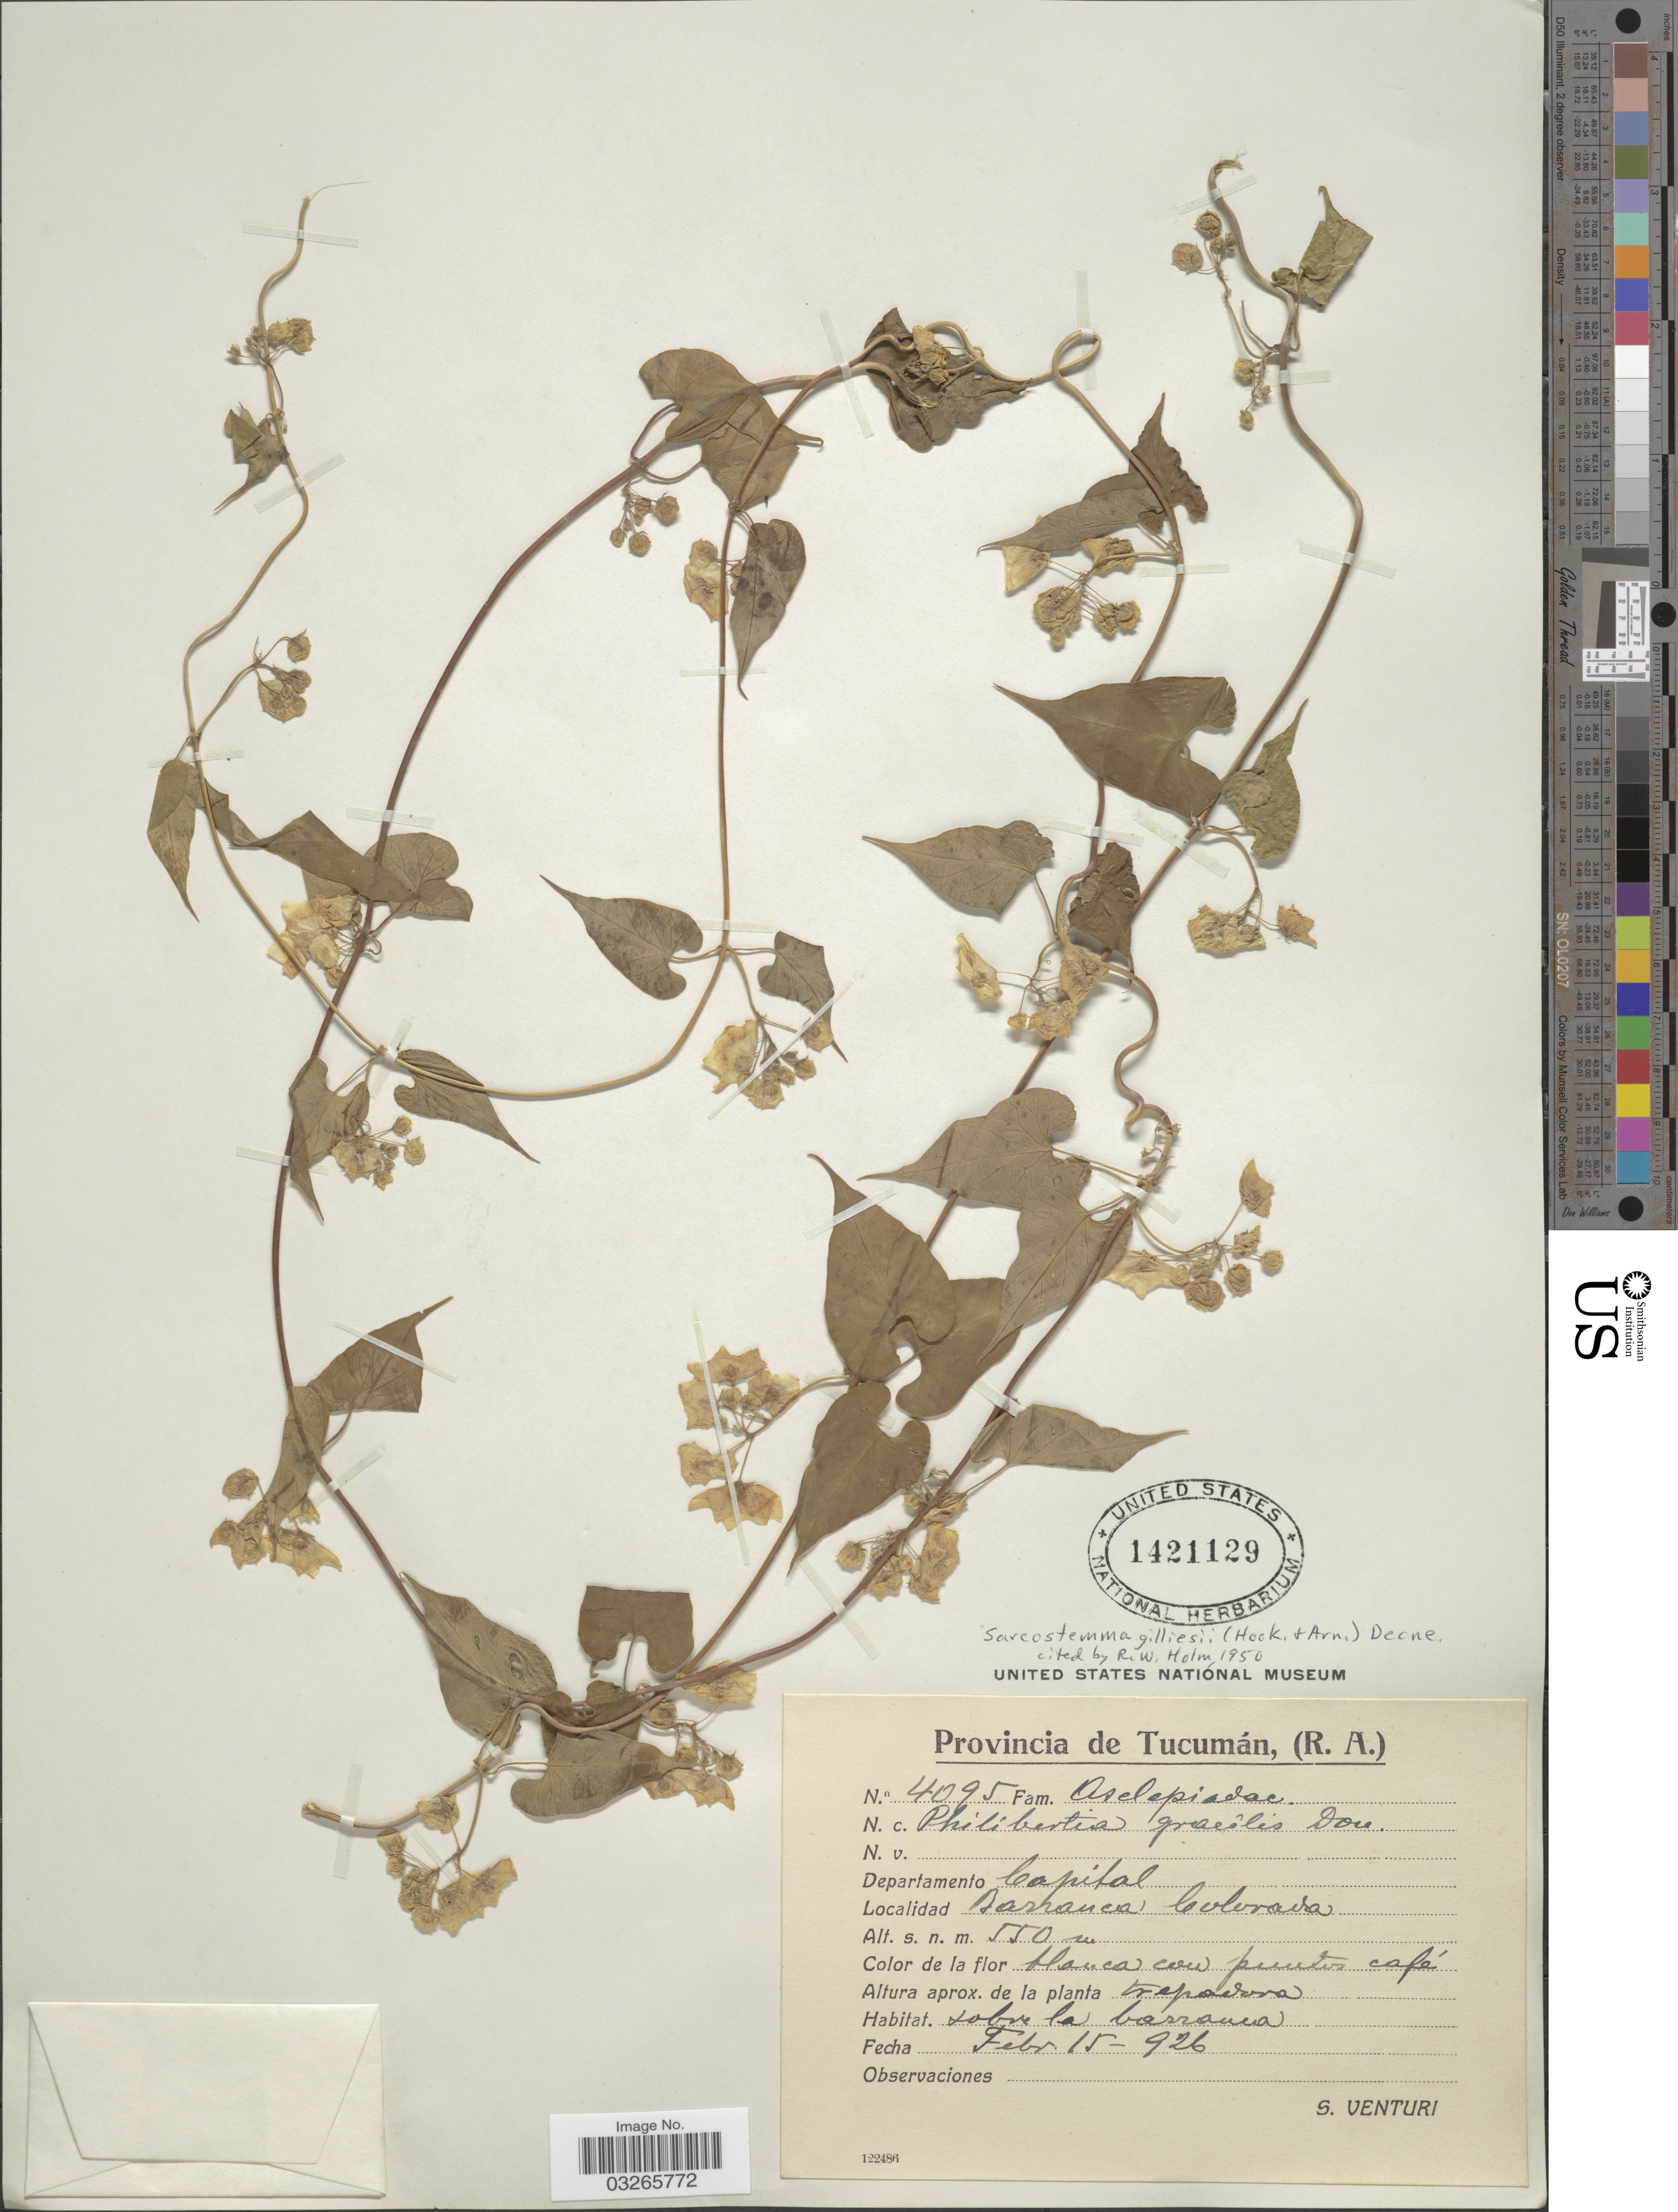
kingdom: Plantae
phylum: Tracheophyta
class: Magnoliopsida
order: Gentianales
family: Apocynaceae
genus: Sarcostemma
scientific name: Sarcostemma gilliesii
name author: (Hook. & Arn.) Decne.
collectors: S. Venturi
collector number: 4095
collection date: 1926-02-15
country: Argentina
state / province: Tucuman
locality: Departamento Capital. Barranca Colorada.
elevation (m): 550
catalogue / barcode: US 1421129